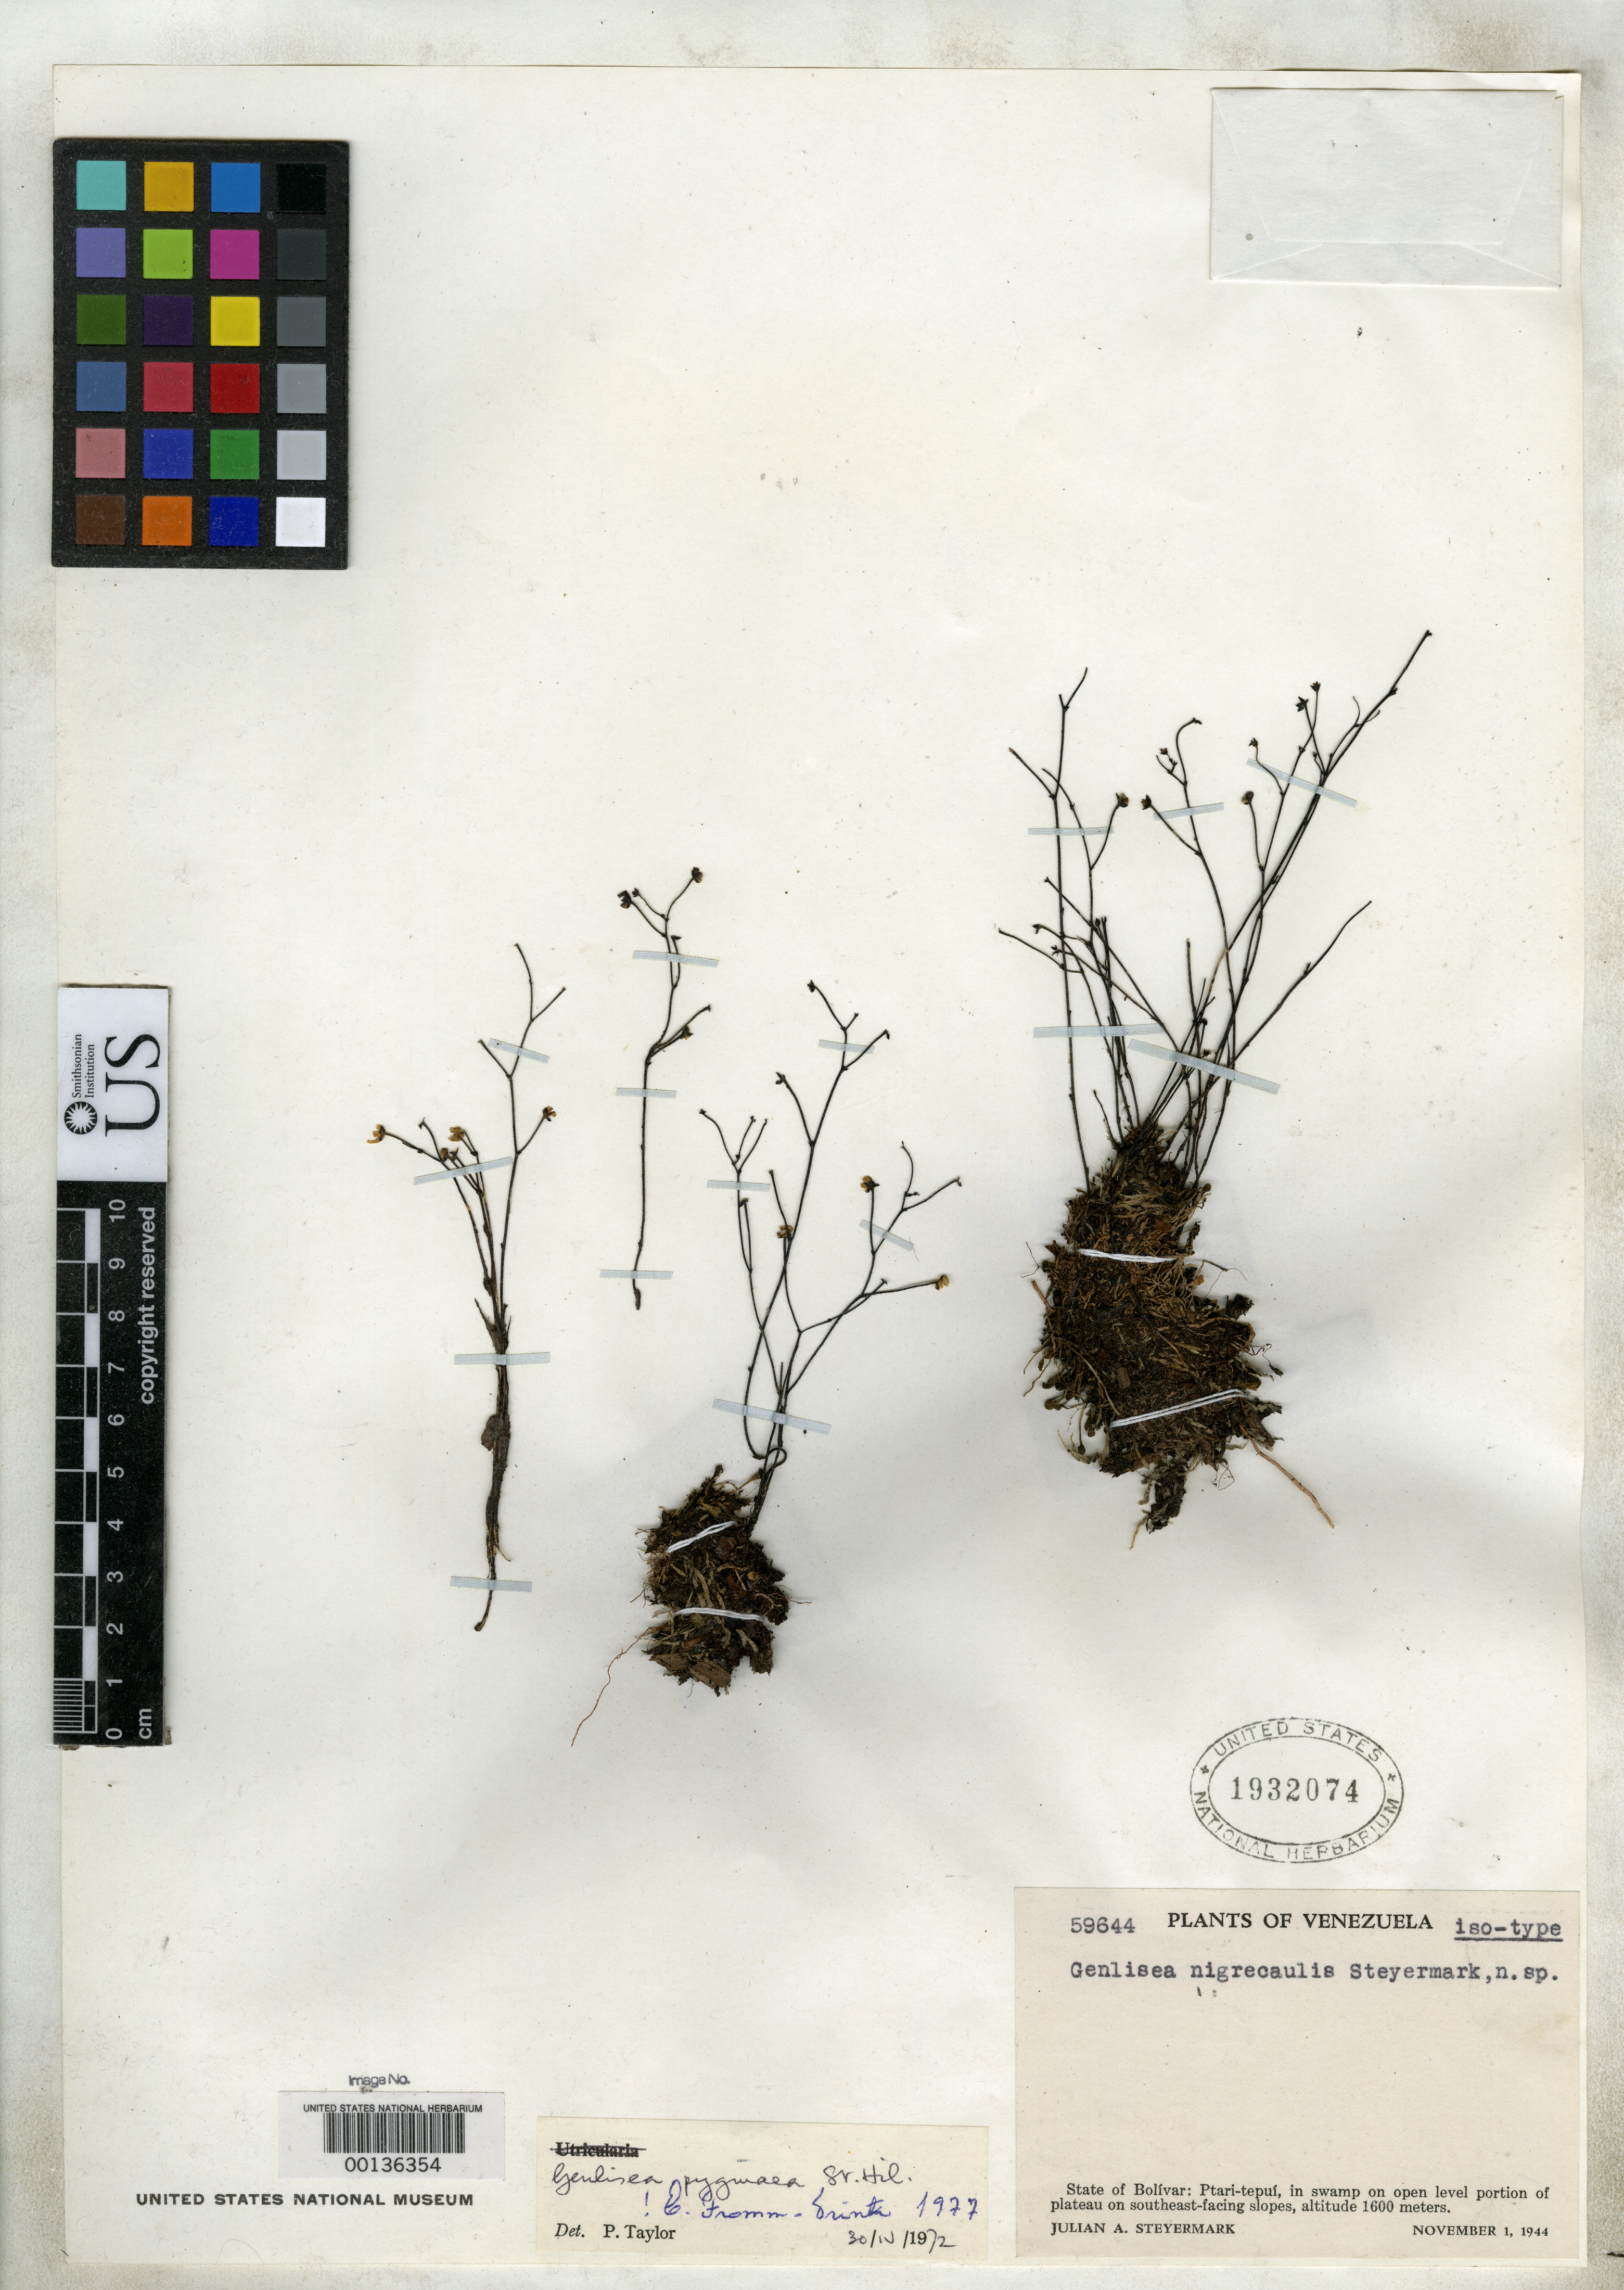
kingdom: Plantae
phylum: Tracheophyta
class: Magnoliopsida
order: Lamiales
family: Lentibulariaceae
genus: Genlisea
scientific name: Genlisea nigrocaulis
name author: Steyerm.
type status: Isotype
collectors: J. Steyermark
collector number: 59644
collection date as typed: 01 Nov 1944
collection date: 1944-11-01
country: Venezuela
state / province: Bolivar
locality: Ptari-tepui, plateau on S facing slopes.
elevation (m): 1600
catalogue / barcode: US 1932074